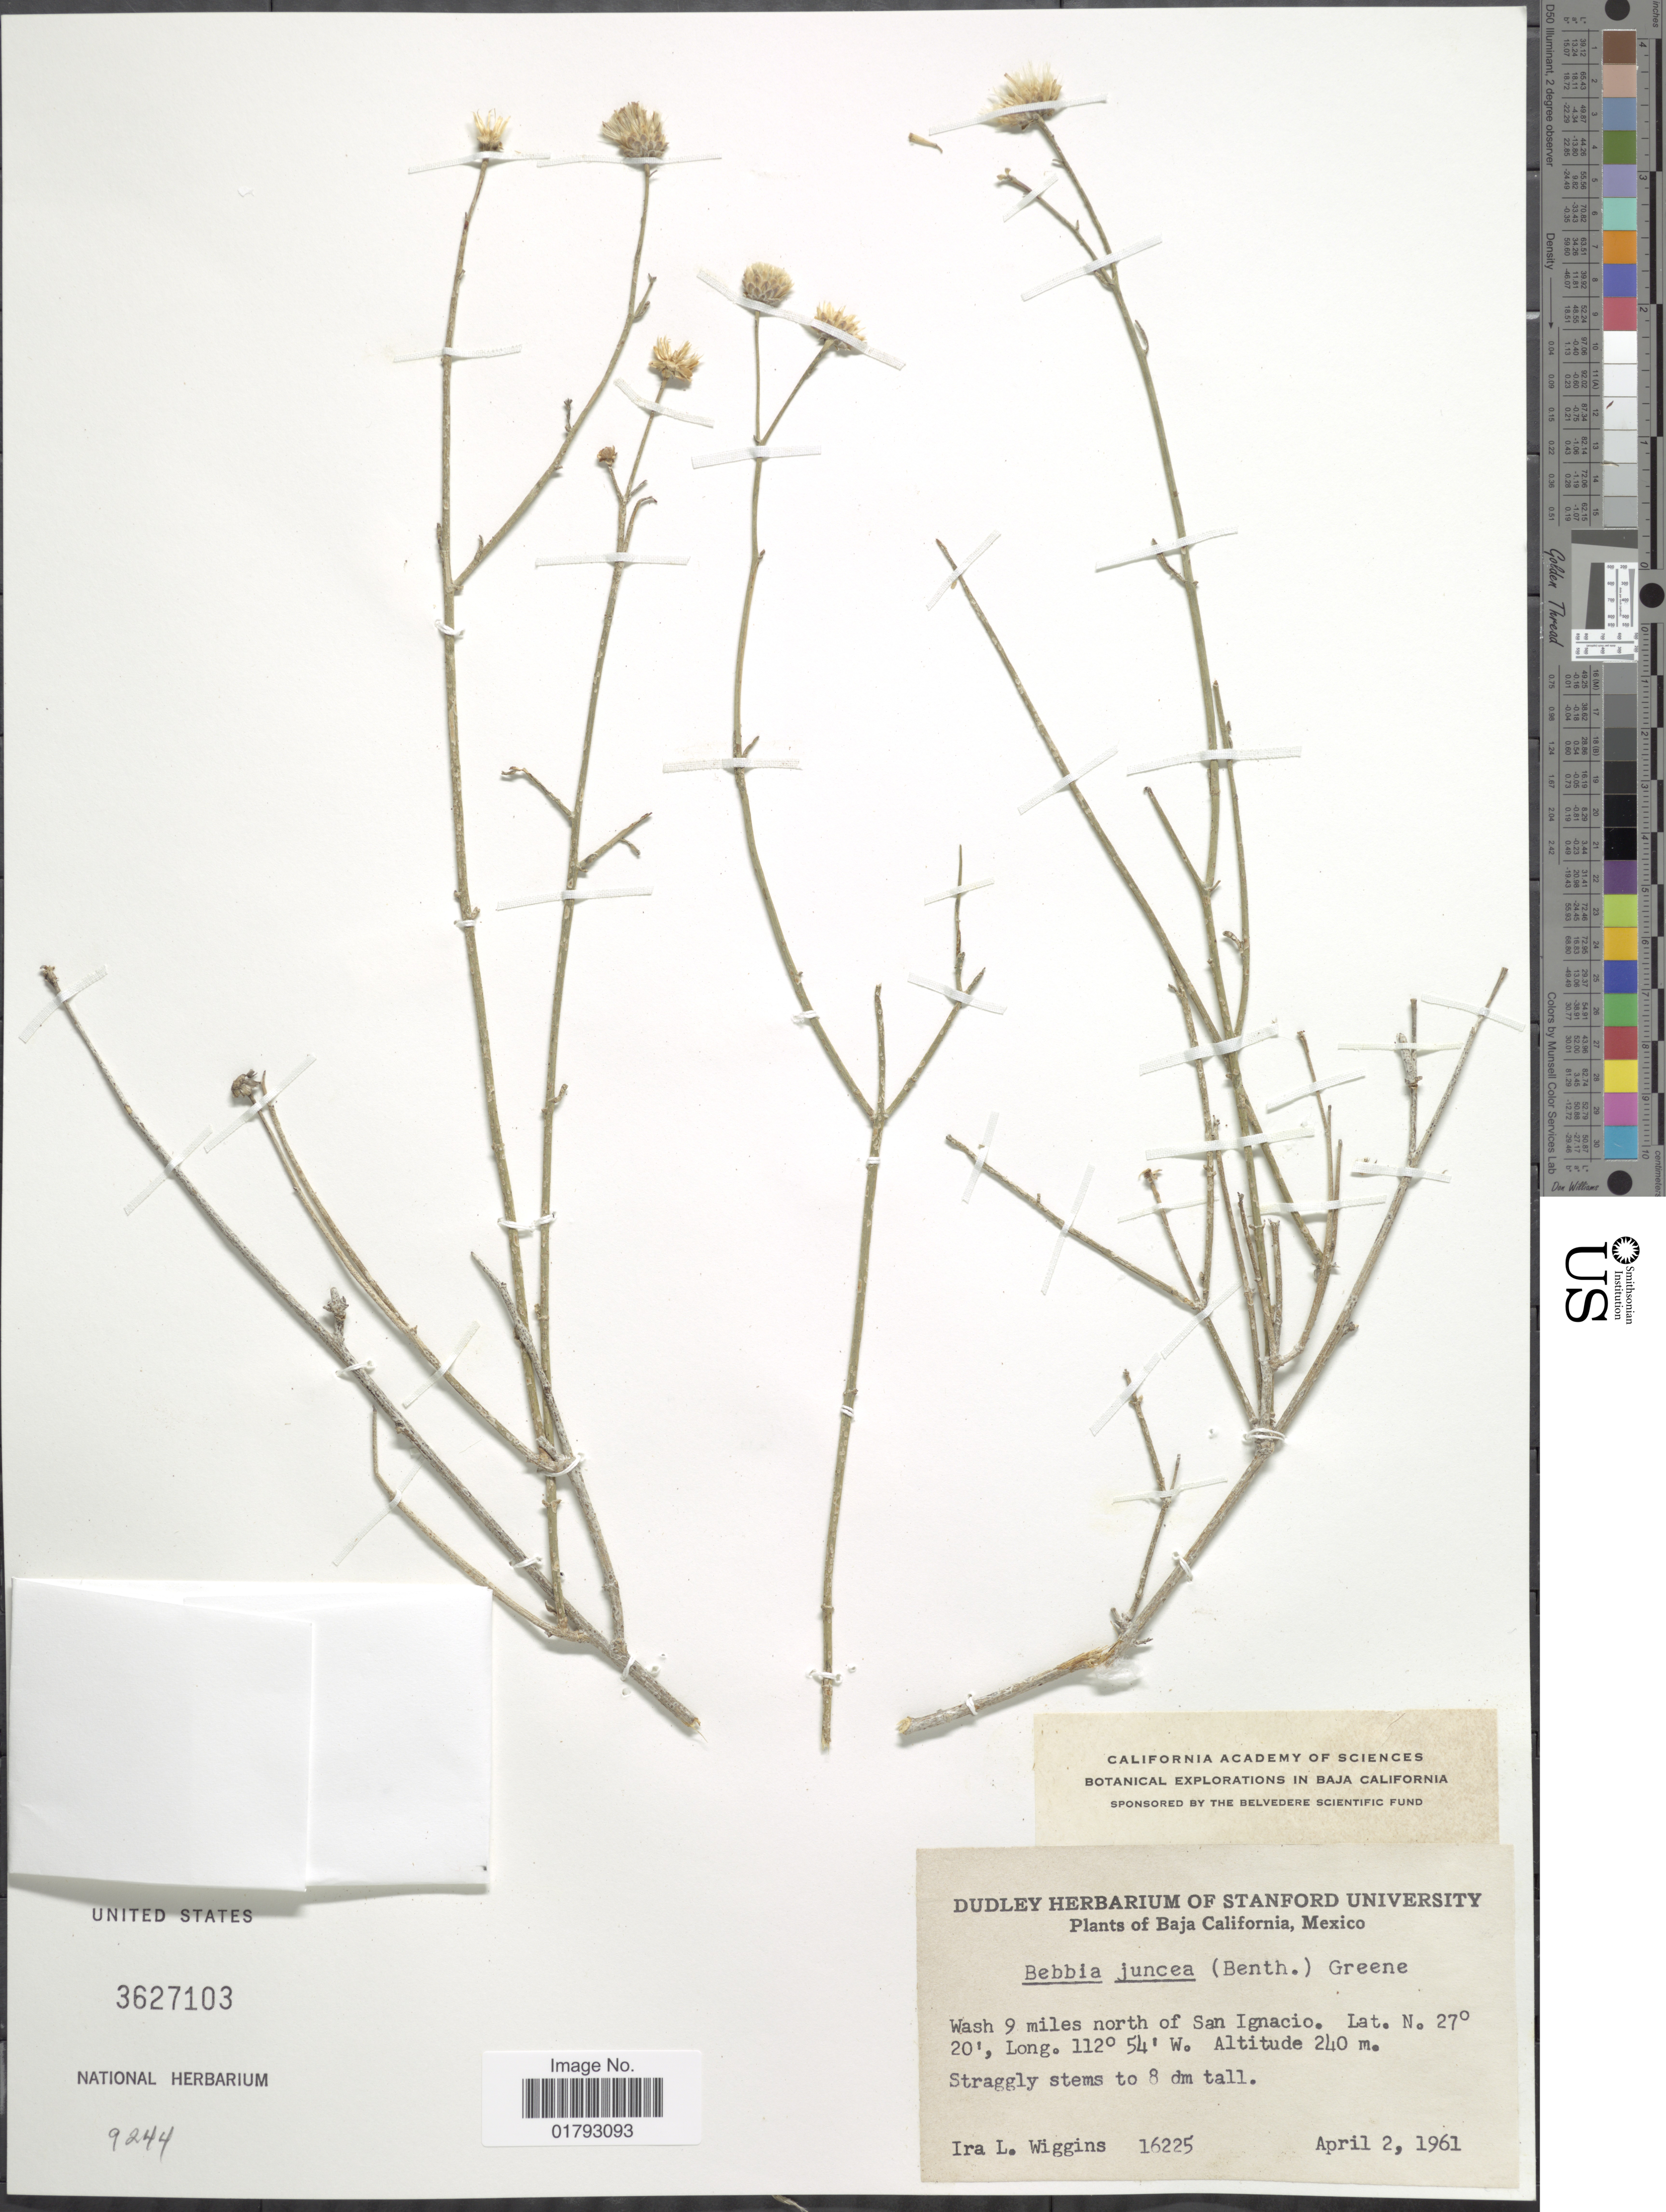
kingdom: Plantae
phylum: Tracheophyta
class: Magnoliopsida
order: Asterales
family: Asteraceae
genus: Bebbia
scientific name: Bebbia juncea var. juncea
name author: (Benth.) Greene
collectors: I. L. Wiggins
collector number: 16225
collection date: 1961-04-02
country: Mexico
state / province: Baja California Sur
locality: Baja California, Mexico. Wash 9 miles north of San Ignacio.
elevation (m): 240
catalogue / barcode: US 3627103